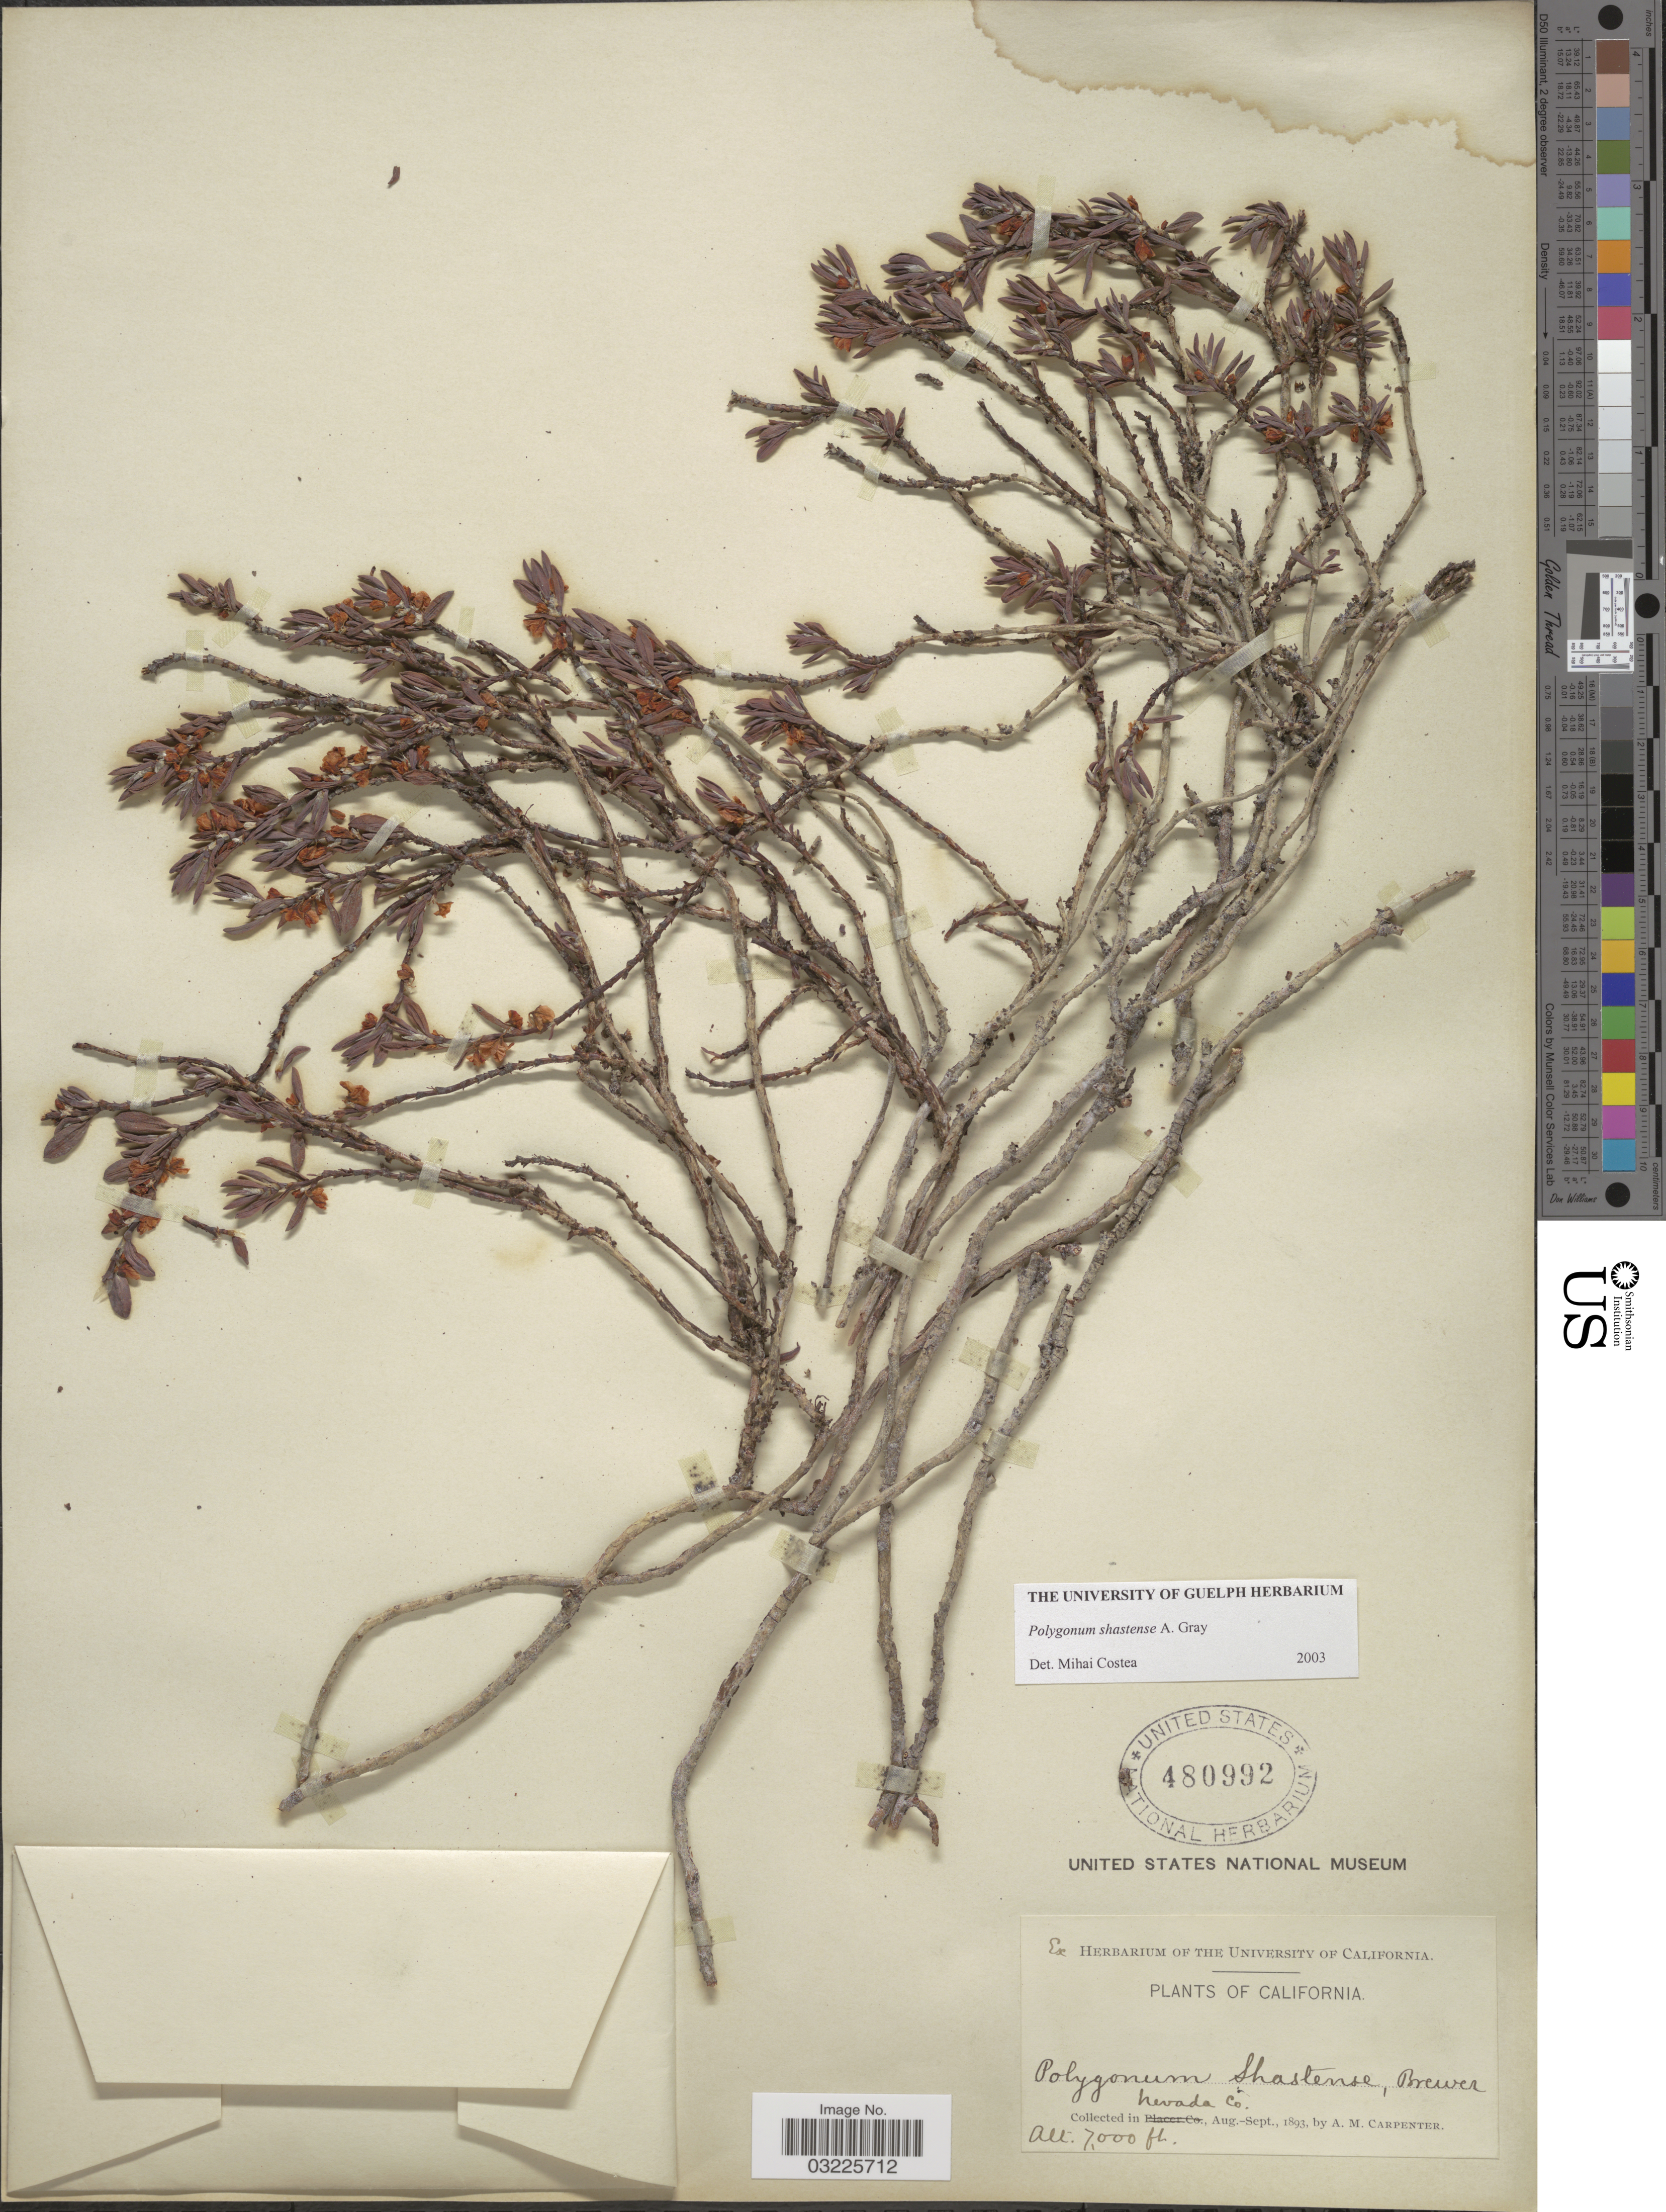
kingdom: Plantae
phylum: Tracheophyta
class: Magnoliopsida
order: Caryophyllales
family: Polygonaceae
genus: Polygonum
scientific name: Polygonum shastense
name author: W.H. Brewer ex A. Gray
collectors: A. Carpenter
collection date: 1893-08/1893-09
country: United States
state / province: California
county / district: Nevada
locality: In Nevada Co.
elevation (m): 2134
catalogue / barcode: US 480992